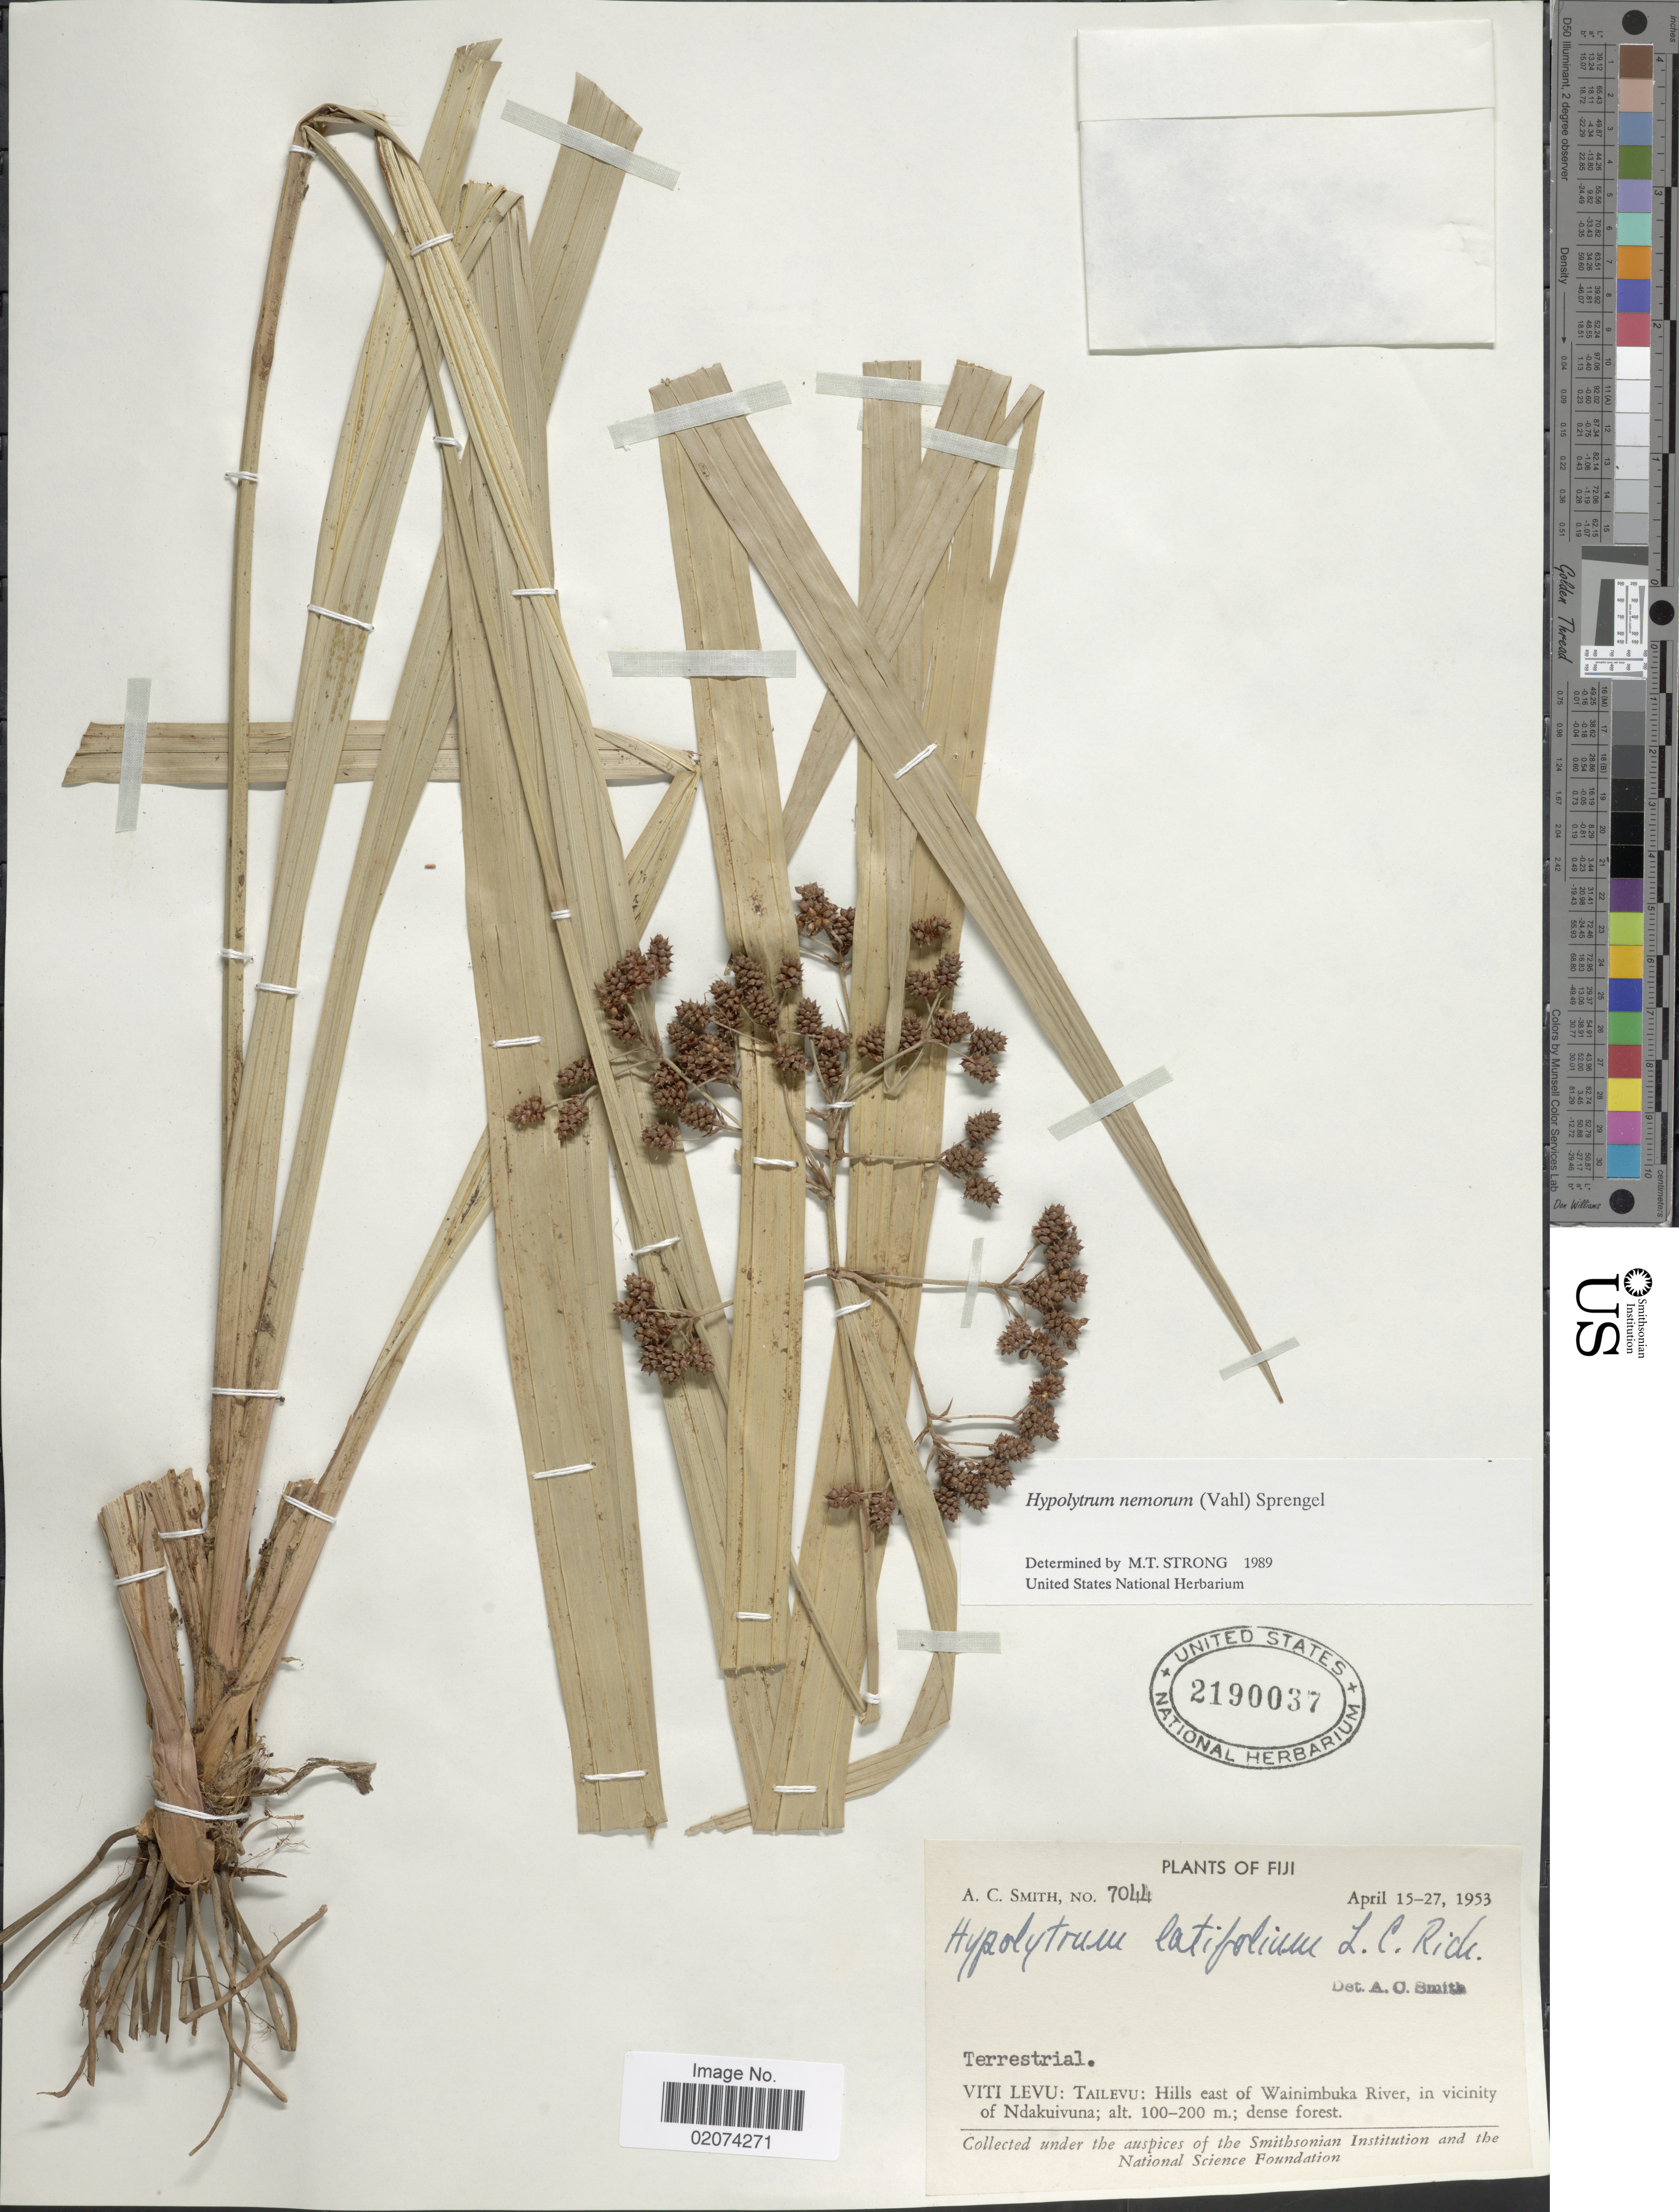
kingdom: Plantae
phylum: Tracheophyta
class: Liliopsida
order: Poales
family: Cyperaceae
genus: Hypolytrum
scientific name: Hypolytrum nemorum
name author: (Vahl) Spreng.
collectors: A. C. Smith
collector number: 7044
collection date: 1953-04-15/1953-04-27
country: Fiji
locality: Viti Levu: Tailevu: Hills east of Wainimbuka River, in vicinity of Ndakuivuna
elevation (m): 100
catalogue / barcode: US 2190037